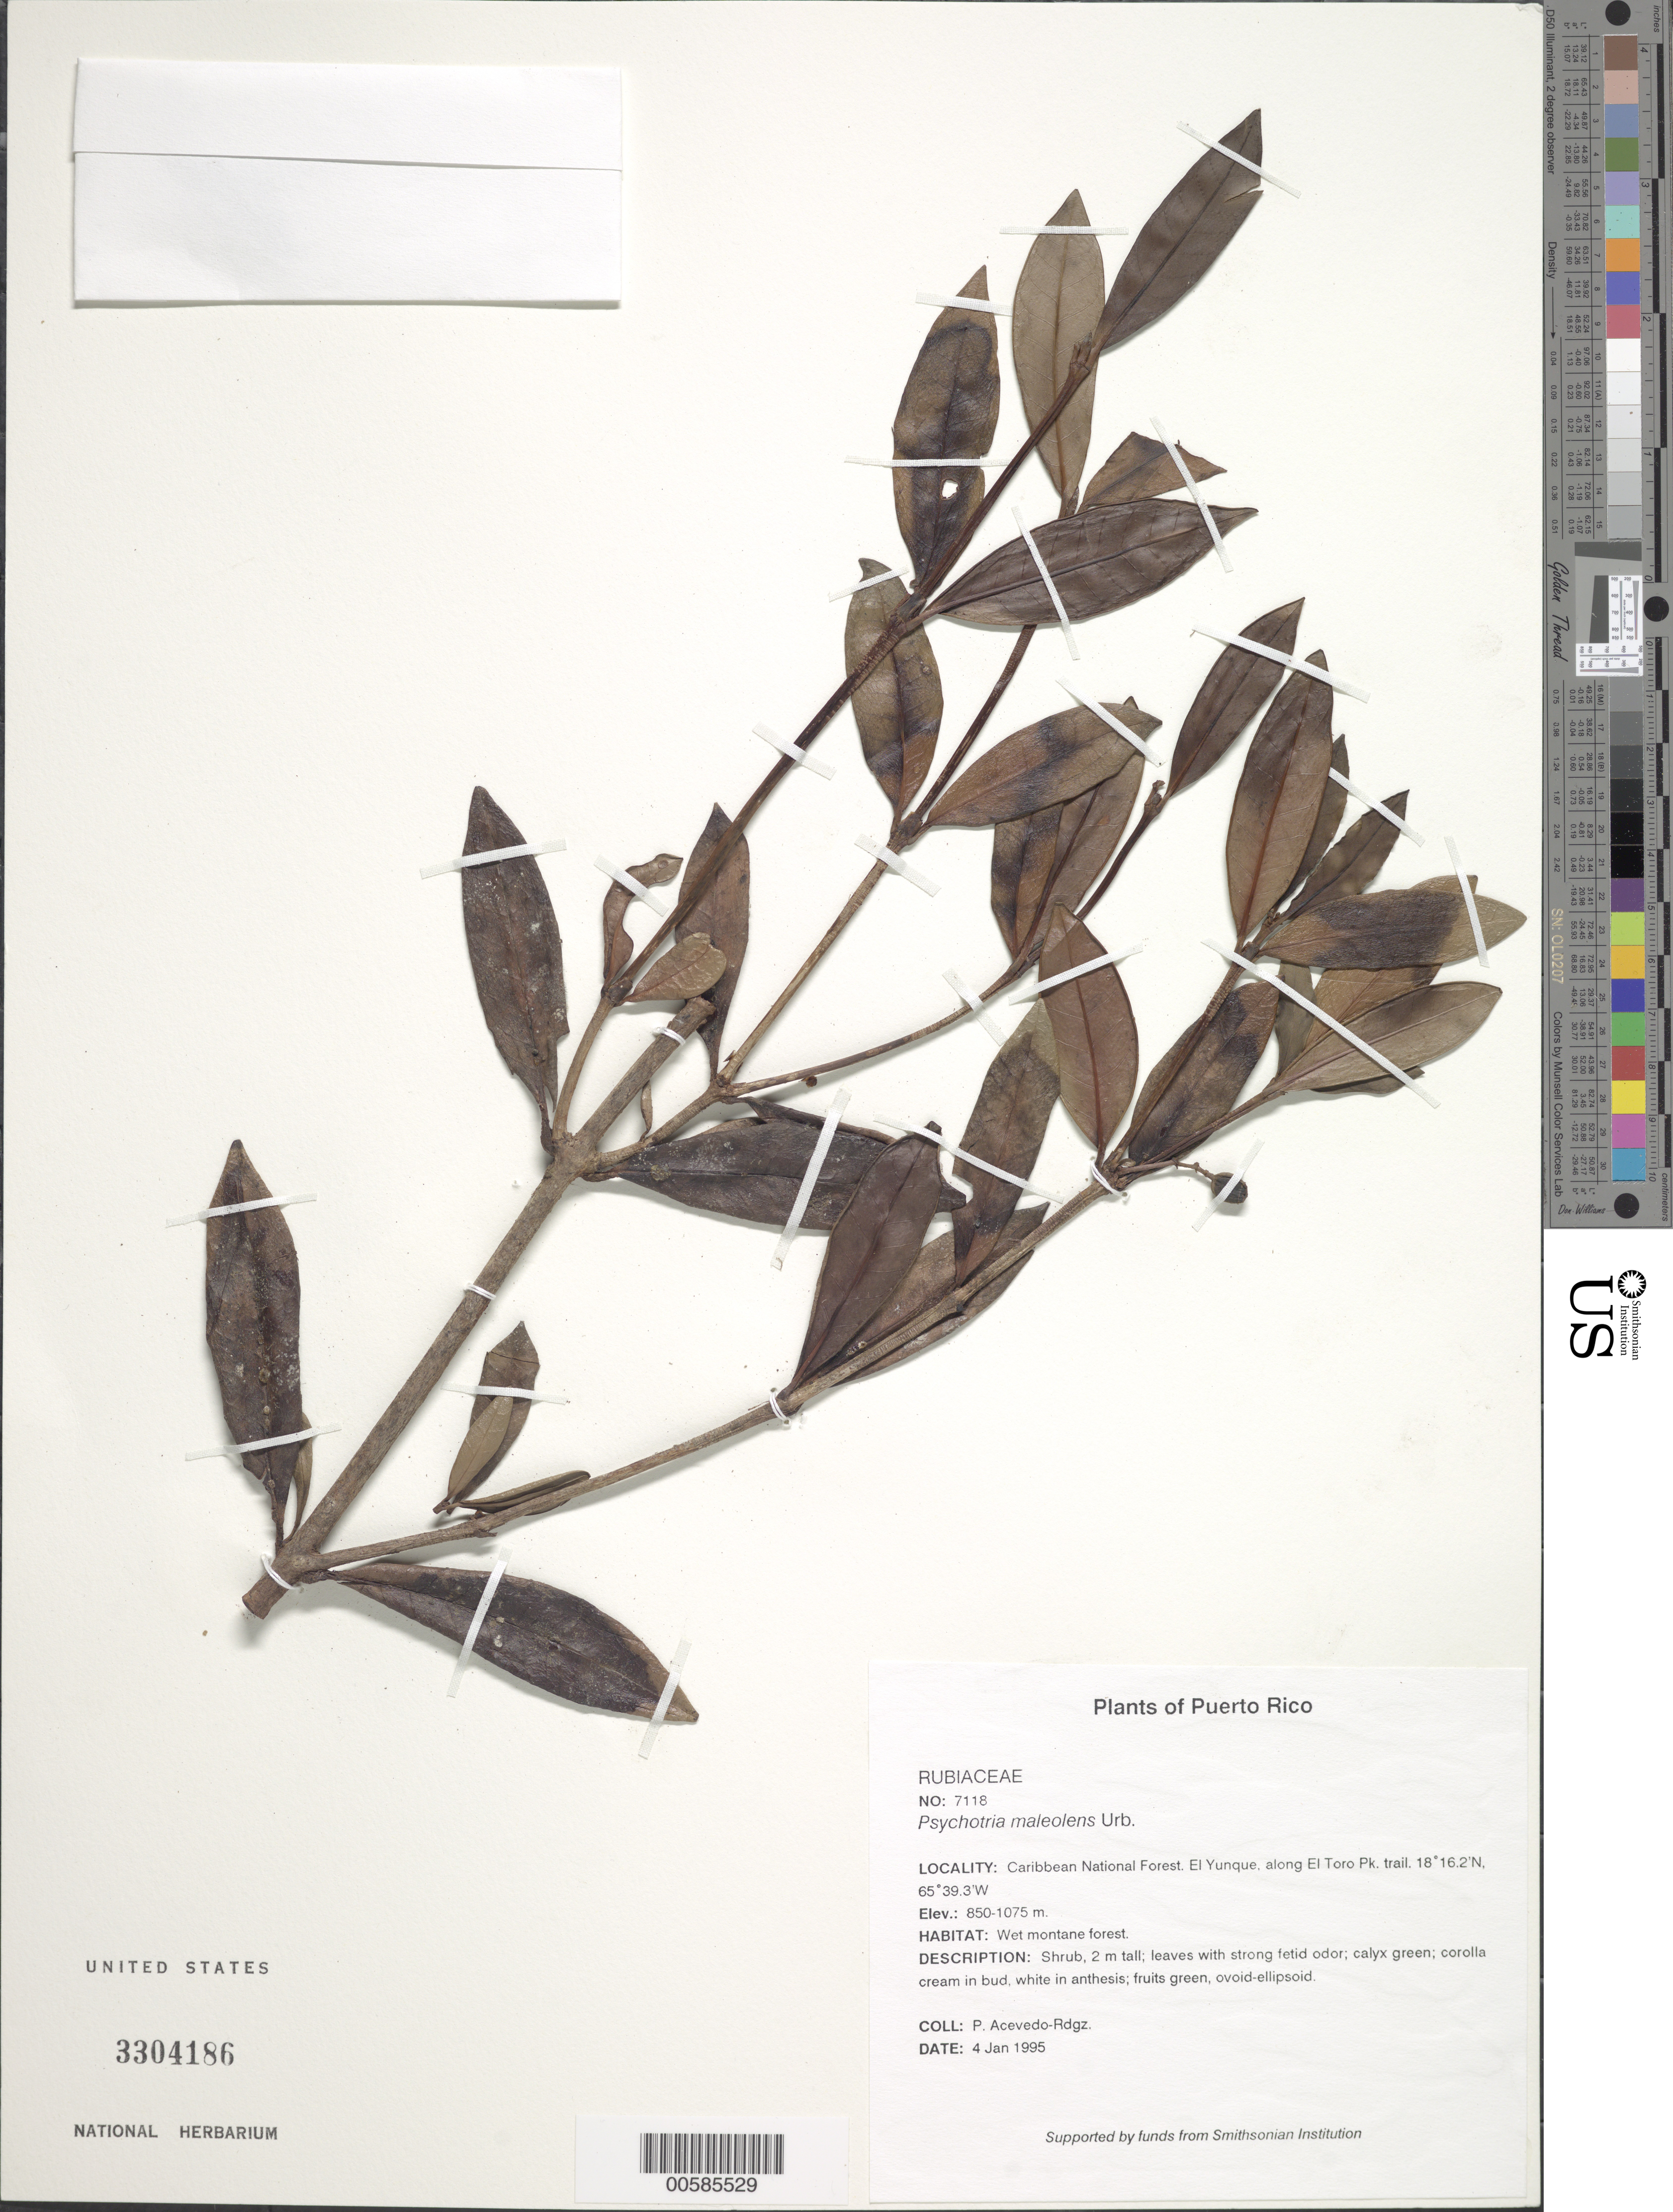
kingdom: Plantae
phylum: Tracheophyta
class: Magnoliopsida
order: Gentianales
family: Rubiaceae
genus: Psychotria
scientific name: Psychotria maleolens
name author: Urb.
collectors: P. Acevedo-Rodr.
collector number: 7118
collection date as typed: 04 Jan 1995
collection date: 1995-01-04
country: Puerto Rico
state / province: Río Grande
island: Puerto Rico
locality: Río Grande; Caribbean National Forest. El Yunque, along El Toro Pk. trail.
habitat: Wet montane forest.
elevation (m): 850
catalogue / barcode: US 3304186